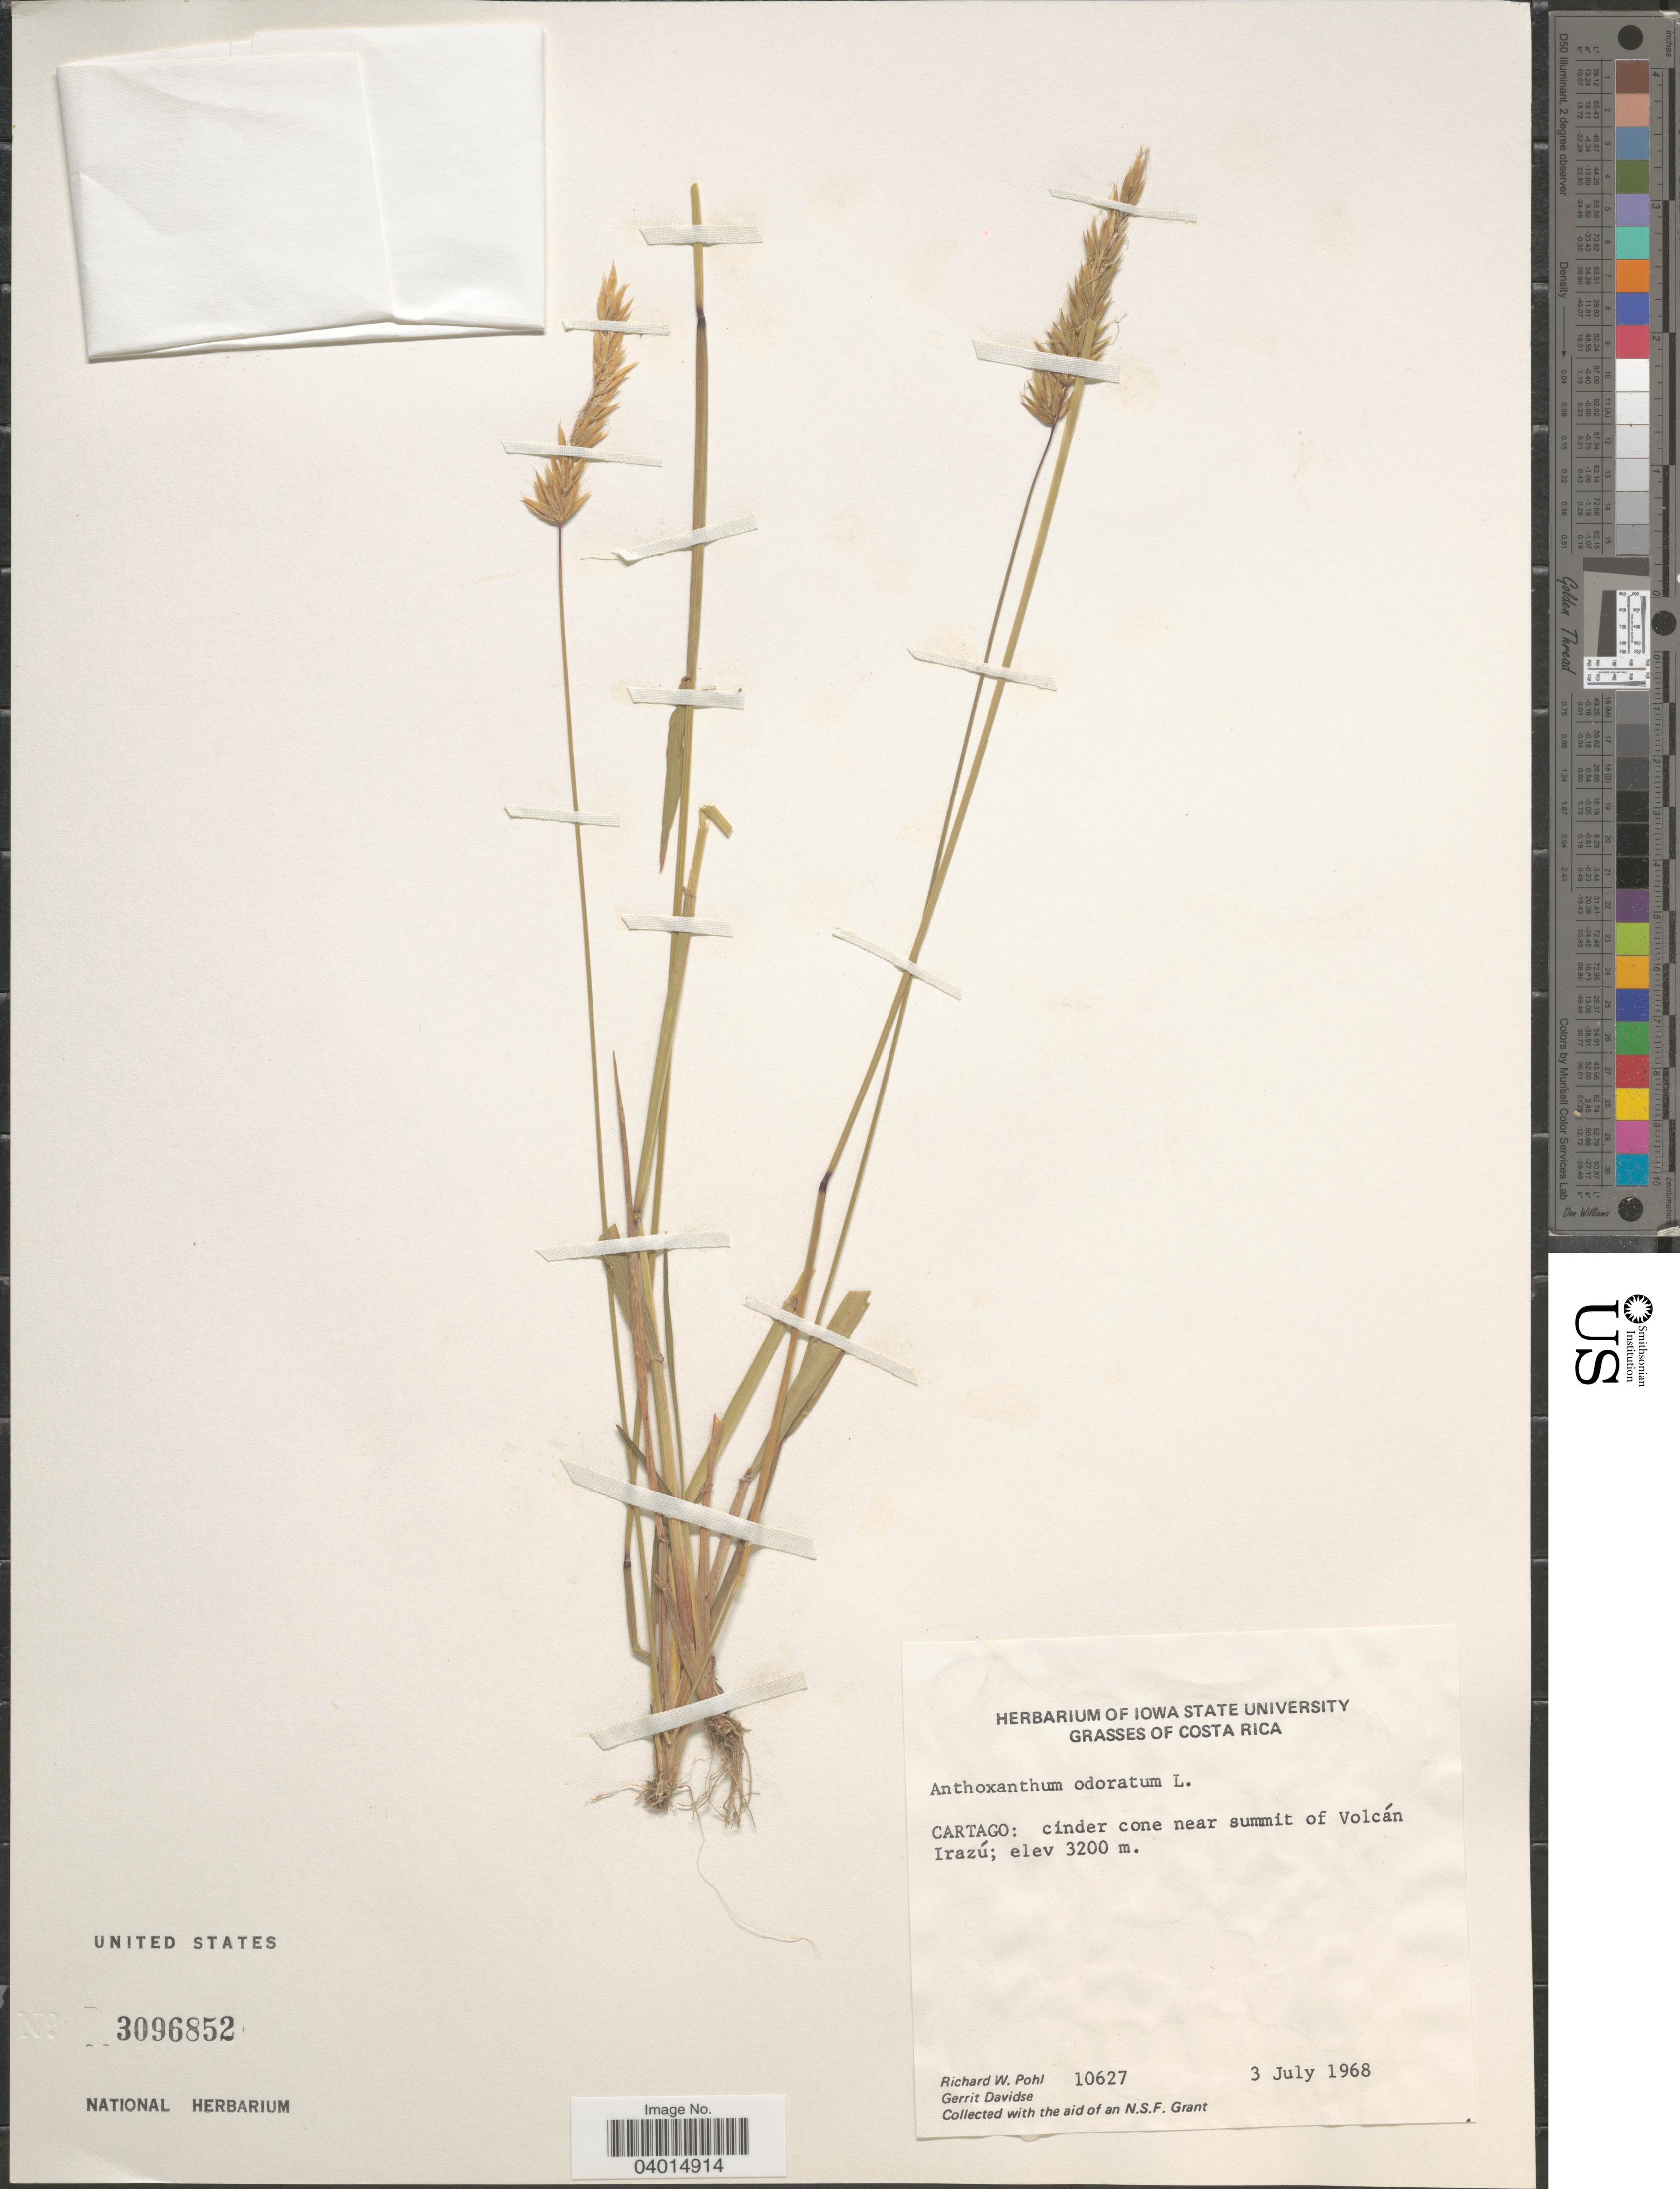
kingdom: Plantae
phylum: Tracheophyta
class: Liliopsida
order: Poales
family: Poaceae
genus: Anthoxanthum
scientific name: Anthoxanthum odoratum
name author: L.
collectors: R. W. Pohl & G. Davidse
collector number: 10627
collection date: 1968-07-03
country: Costa Rica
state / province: Cartago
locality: Cinder cone near summit of Volcán Irazú.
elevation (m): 3200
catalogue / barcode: US 3096852